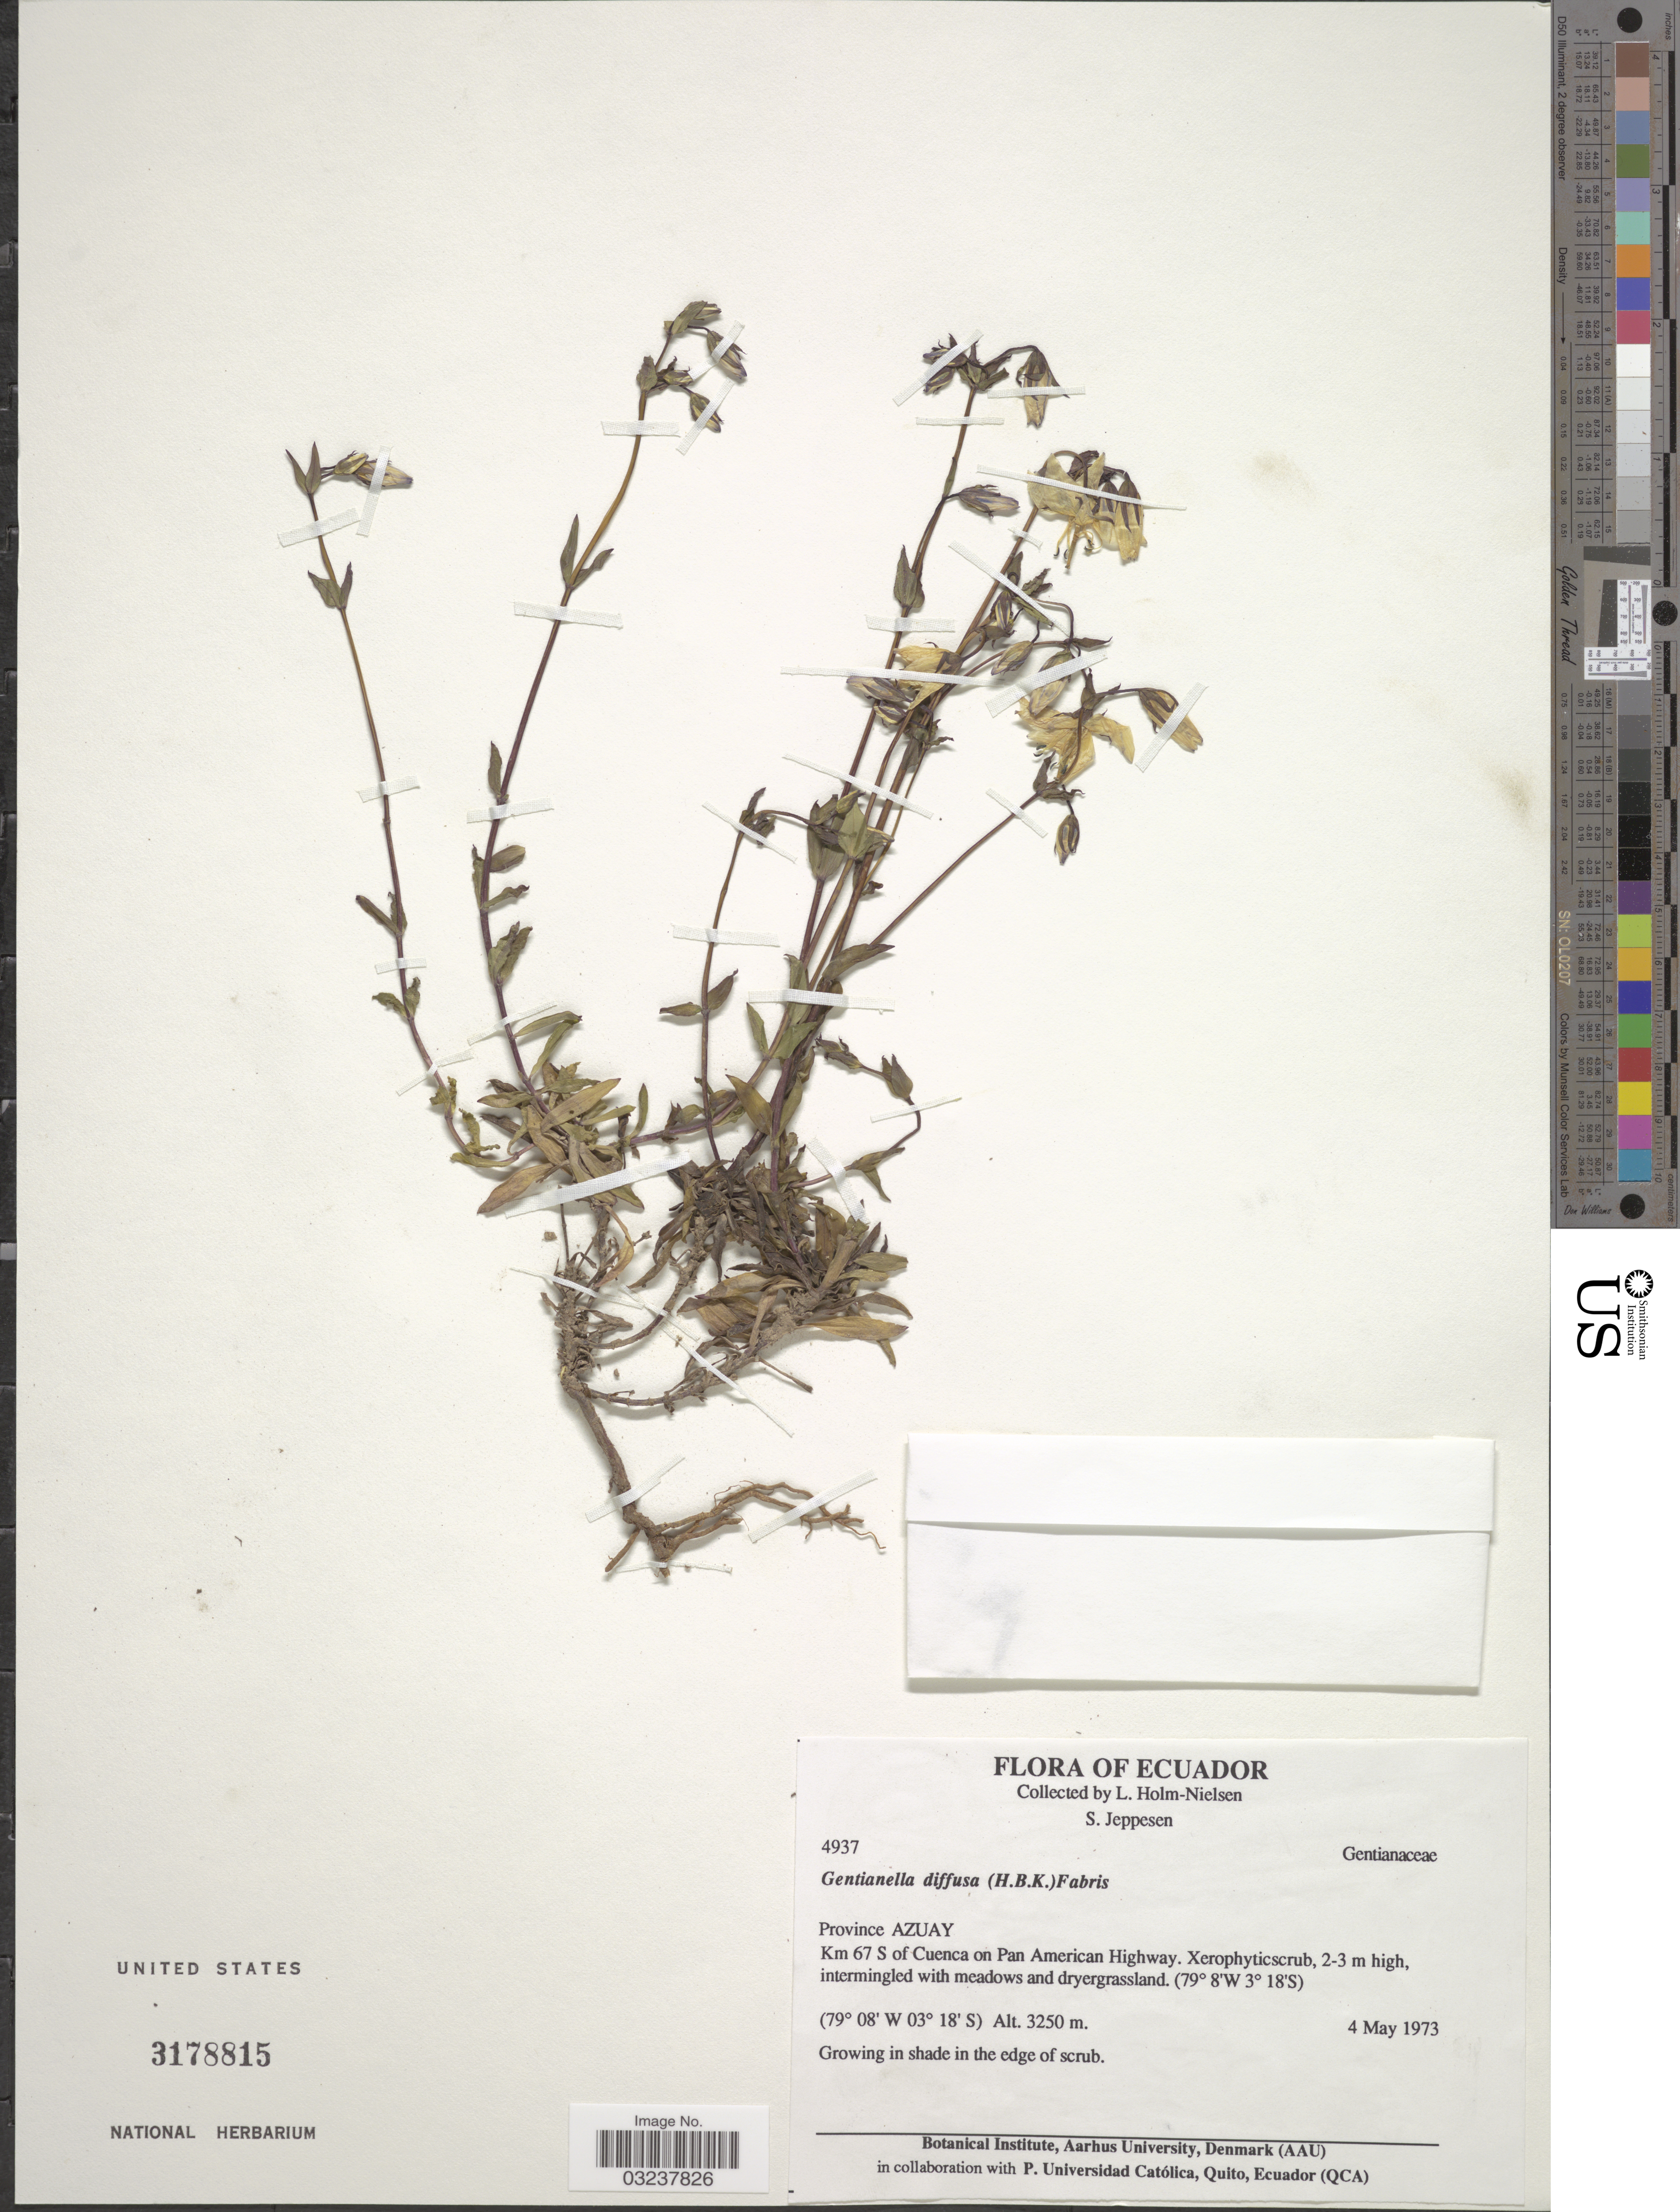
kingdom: Plantae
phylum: Tracheophyta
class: Magnoliopsida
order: Gentianales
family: Gentianaceae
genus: Gentianella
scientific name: Gentianella rapunculoides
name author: (Willd. ex Schult.) J.S. Pringle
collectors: L. Holm-Nielsen & S. Jeppesen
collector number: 4937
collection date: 1973-05-04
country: Ecuador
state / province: Azuay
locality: Km 67 S of Cuenca on Pan American Highway.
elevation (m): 3250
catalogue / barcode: US 3178815